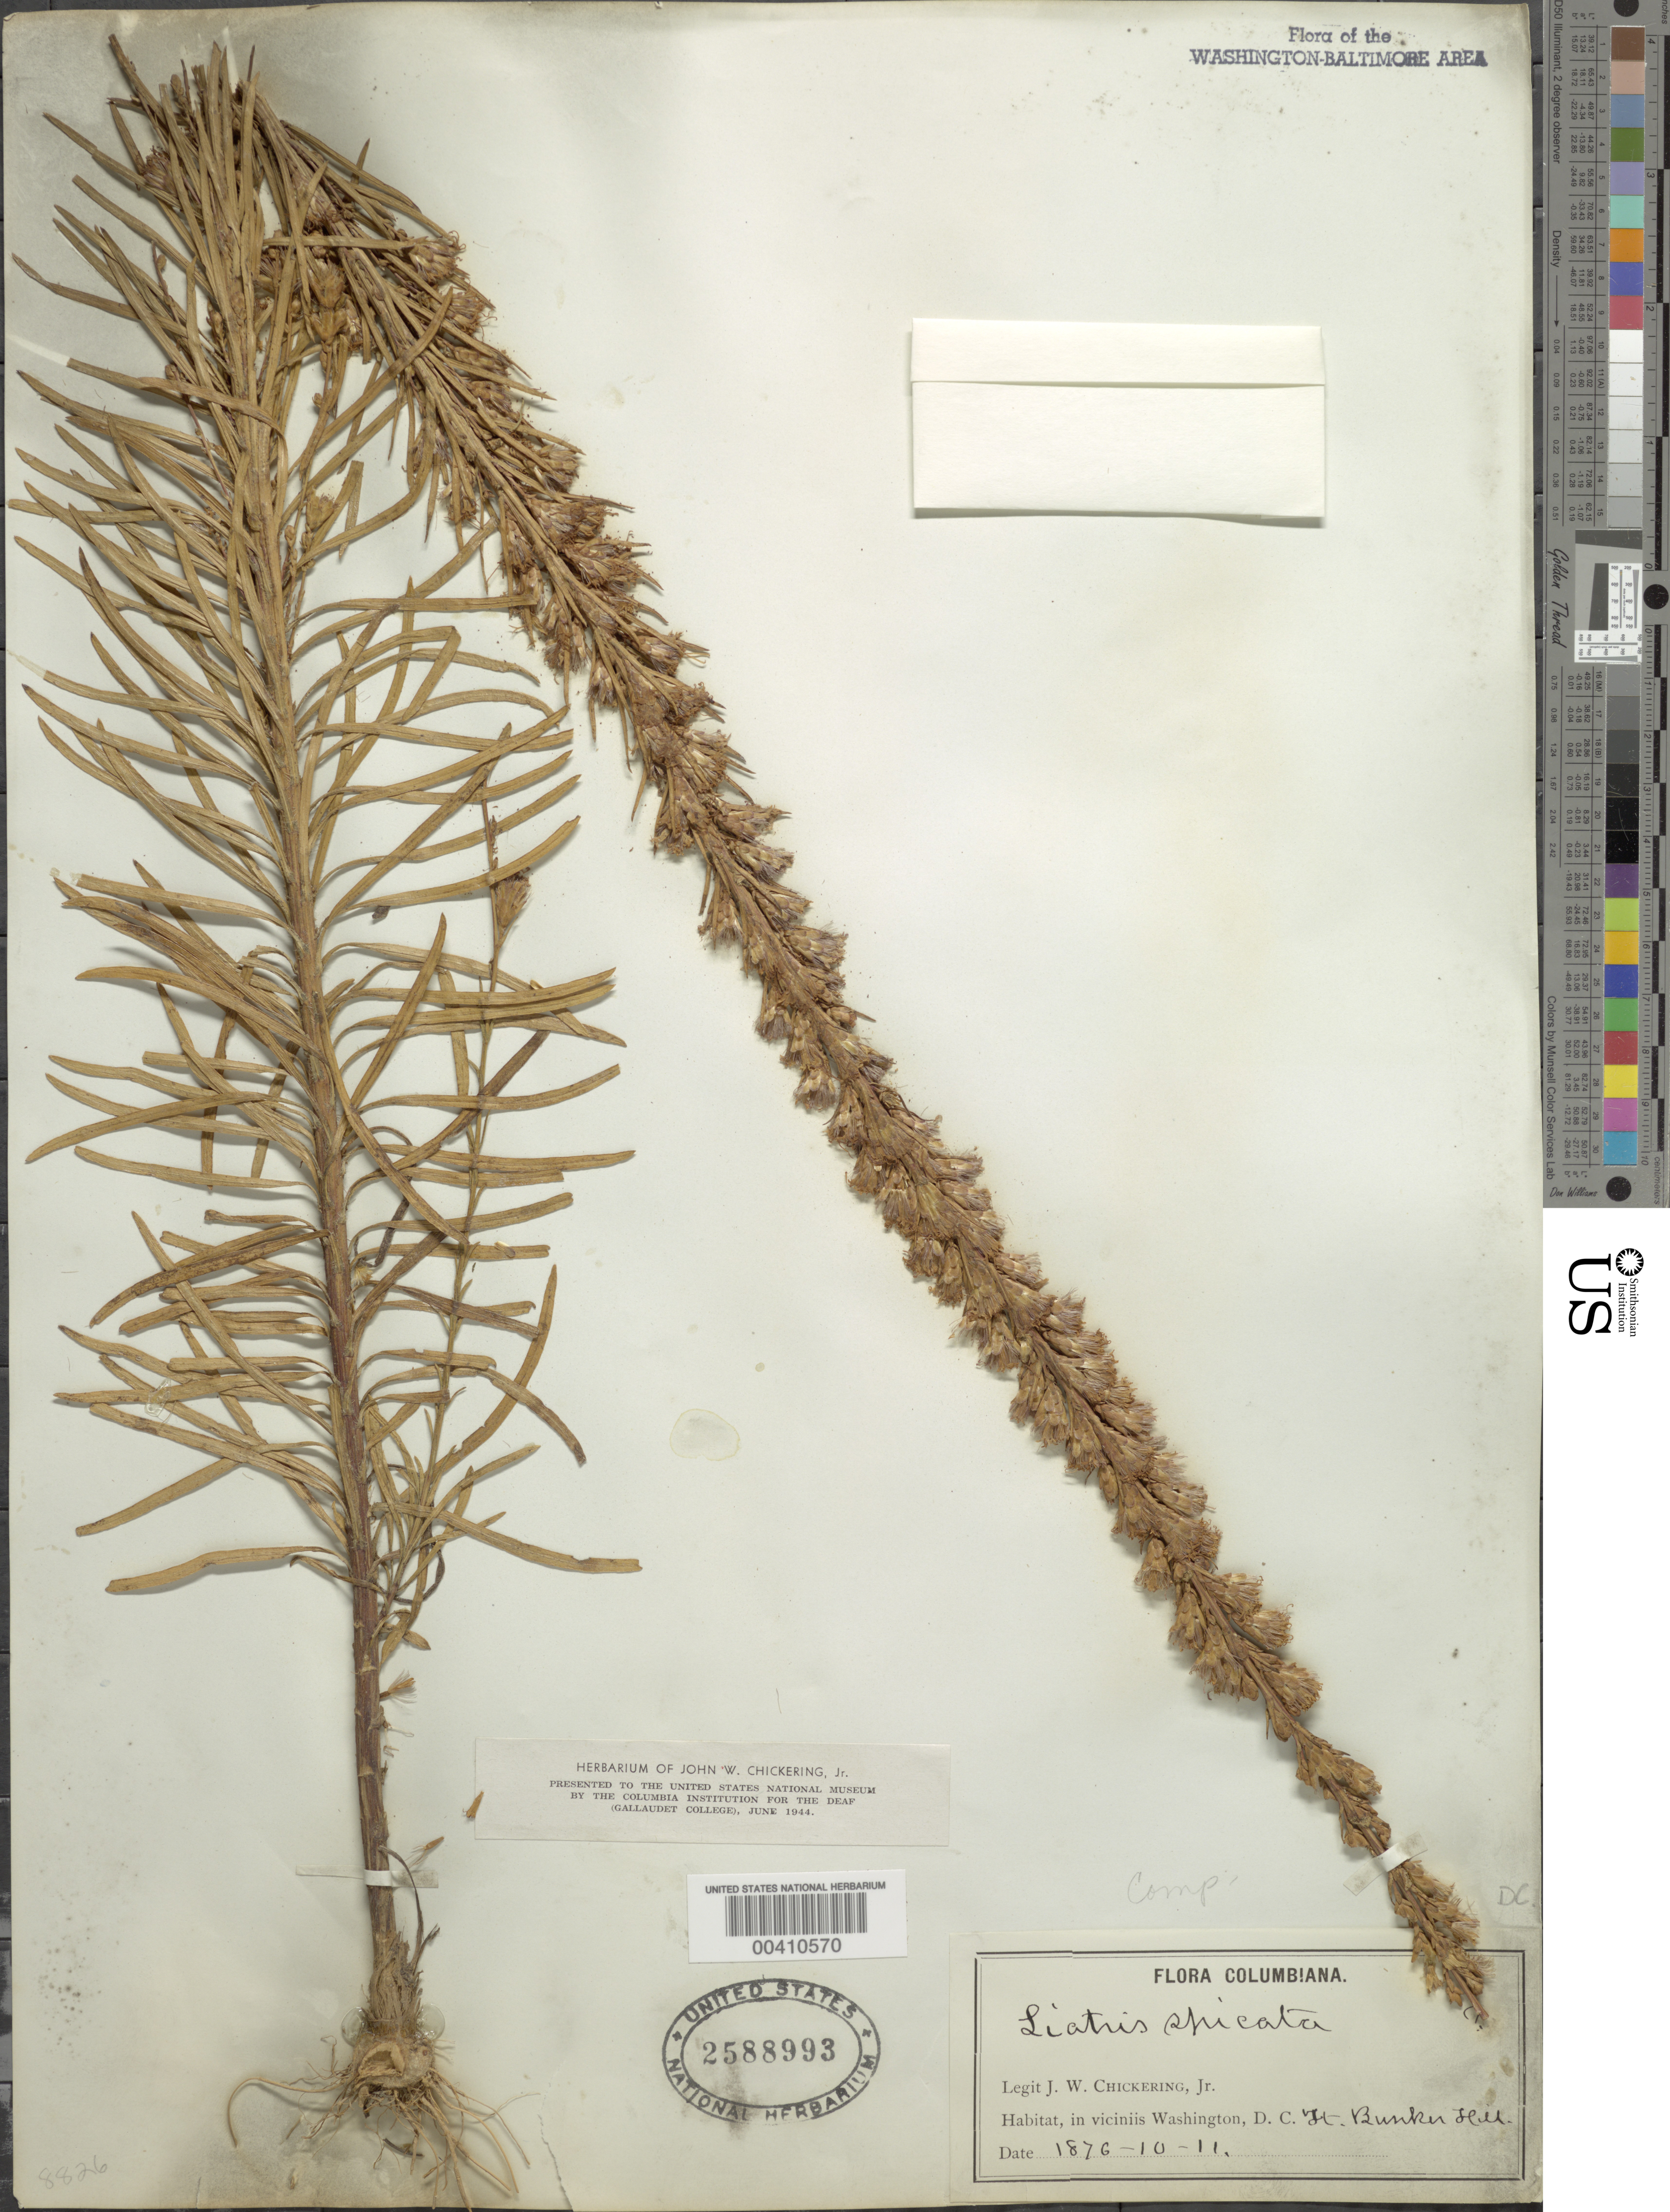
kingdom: Plantae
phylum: Tracheophyta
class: Magnoliopsida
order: Asterales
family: Asteraceae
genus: Liatris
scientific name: Liatris spicata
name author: (L.) Willd.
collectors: J. W. Chickering Jr.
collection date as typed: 10 Nov 1876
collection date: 1876-11-10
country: United States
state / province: District of Columbia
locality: Fort Bunker Hill Fort Circle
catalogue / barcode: US 2588993